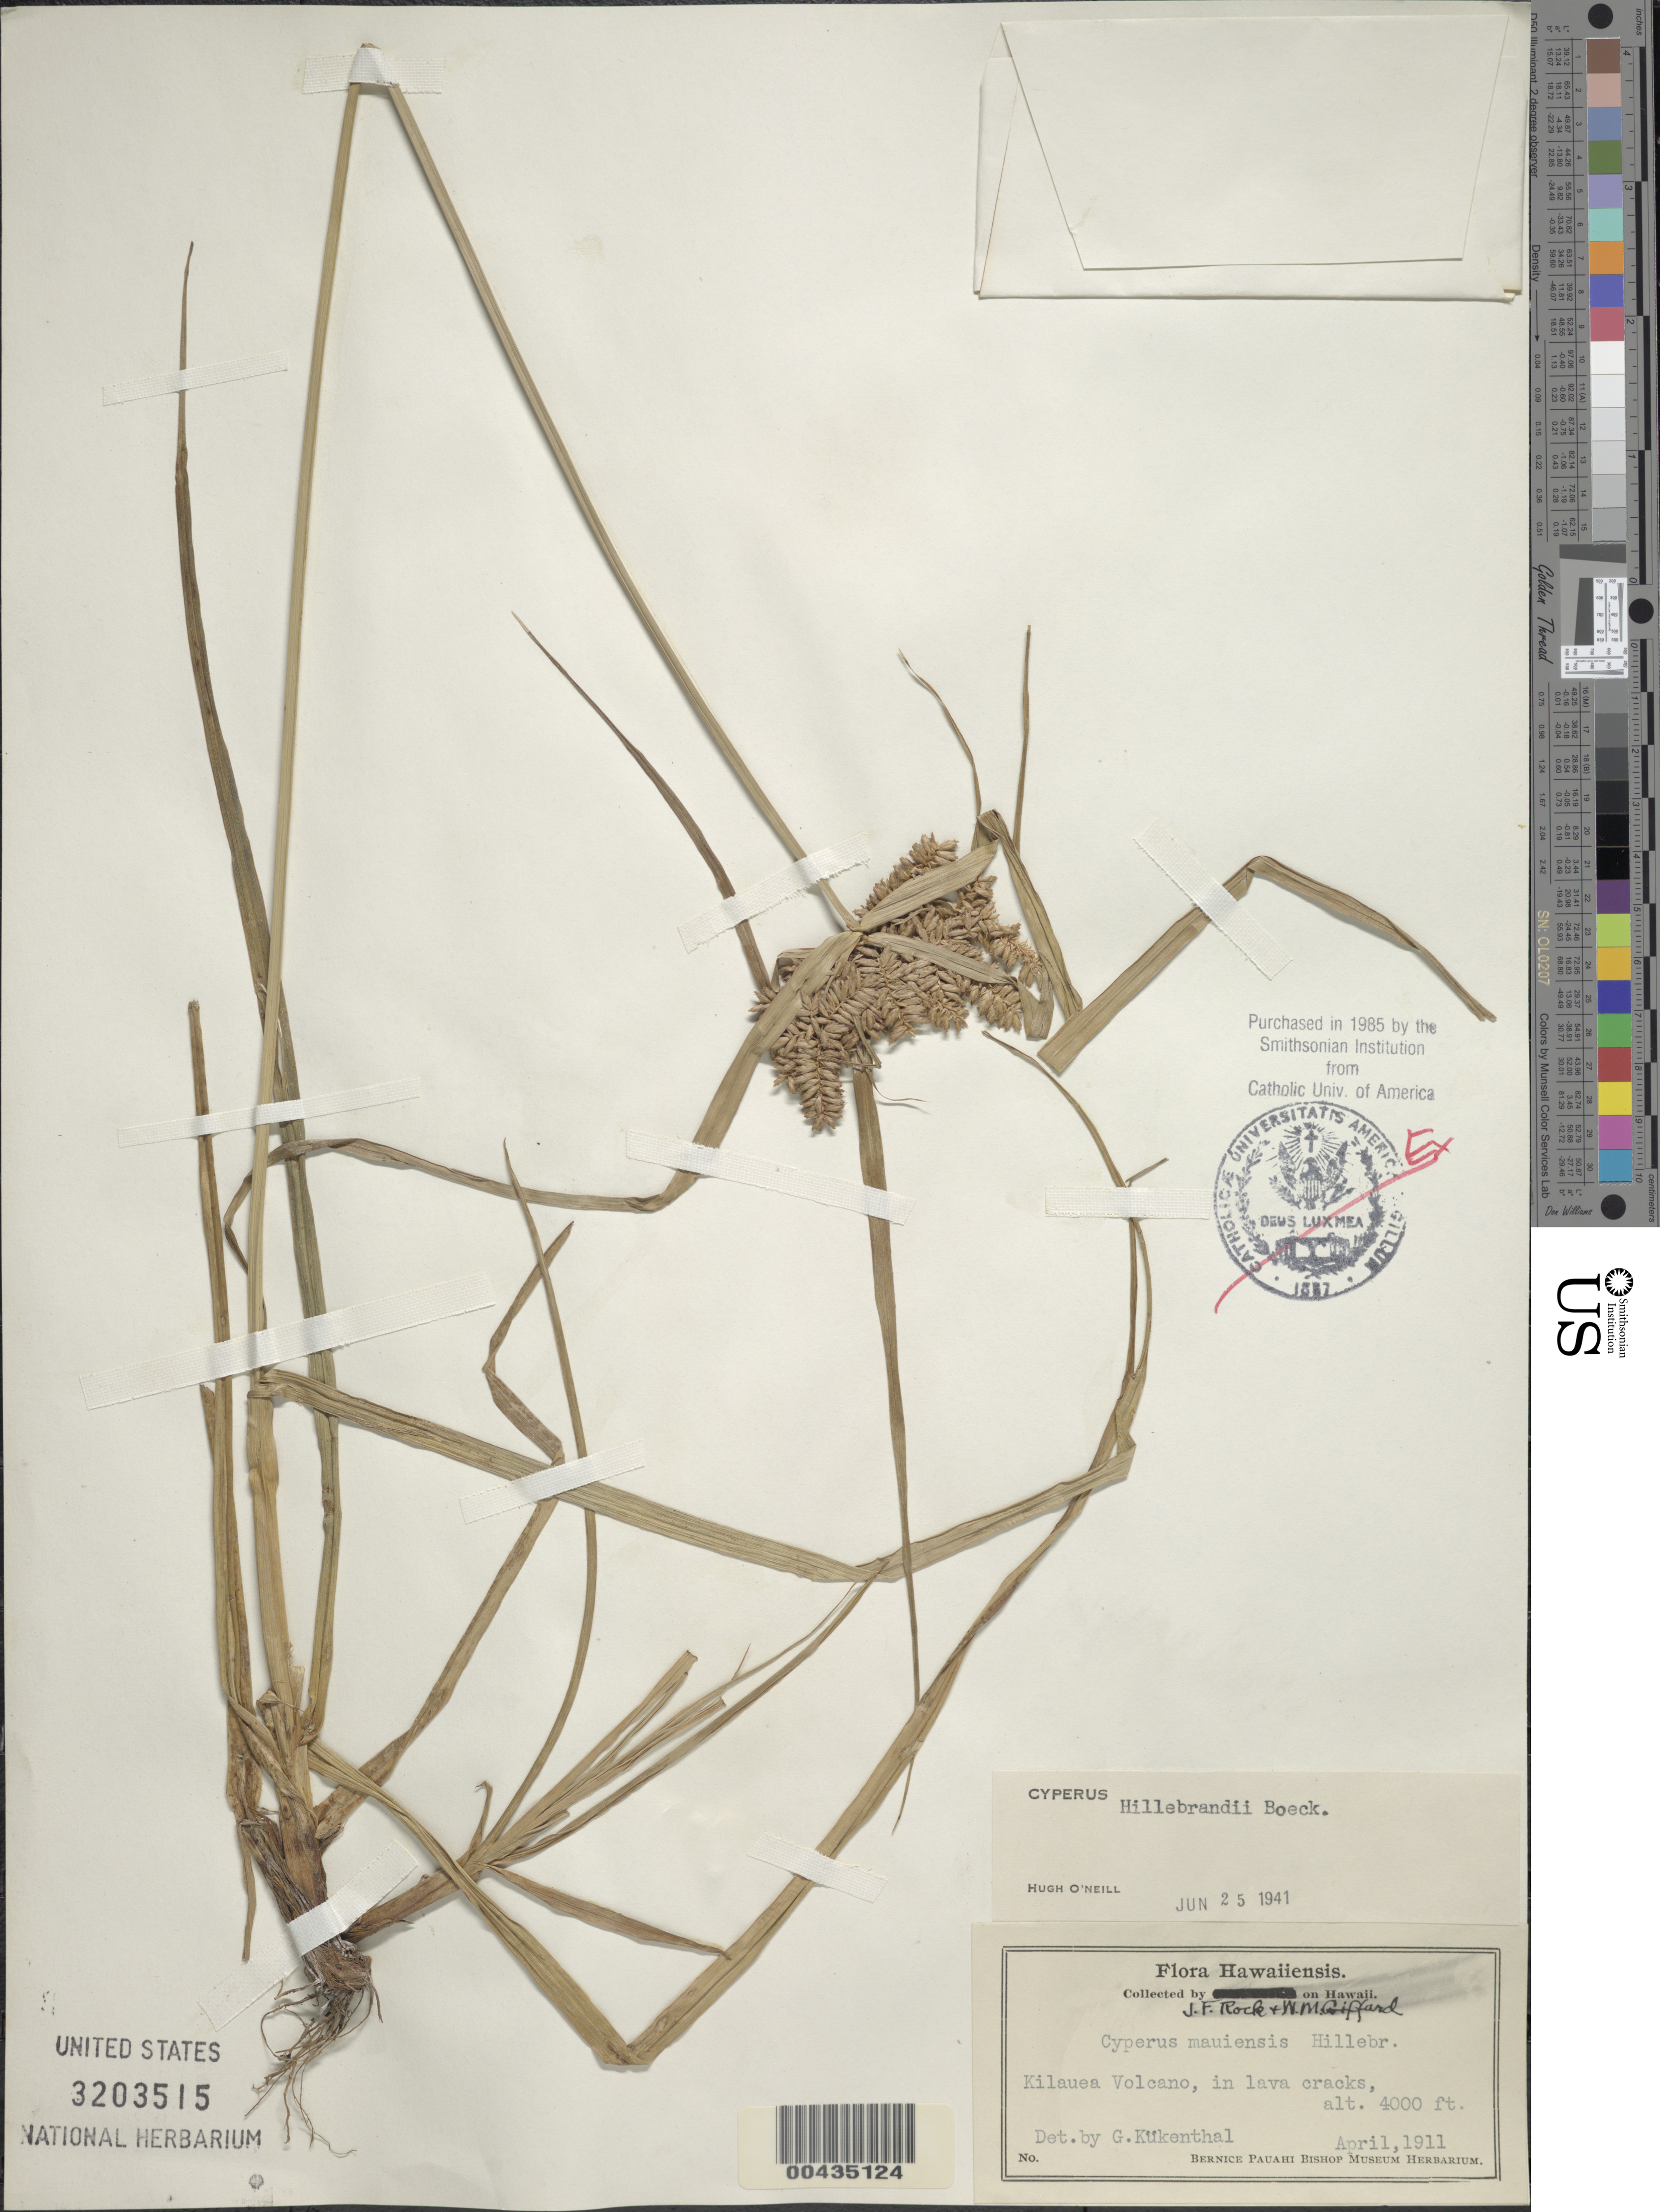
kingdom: Plantae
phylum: Tracheophyta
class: Liliopsida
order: Poales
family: Cyperaceae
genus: Cyperus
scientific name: Cyperus hillebrandii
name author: Boeckeler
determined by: O'Neill, Hugh T.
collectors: J. F. Rock & W. Giffard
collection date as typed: Apr 1911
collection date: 1911-04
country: United States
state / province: Hawaii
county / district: Hawaii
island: Hawaii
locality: Kilauea Volcano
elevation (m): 1219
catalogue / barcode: US 3203515